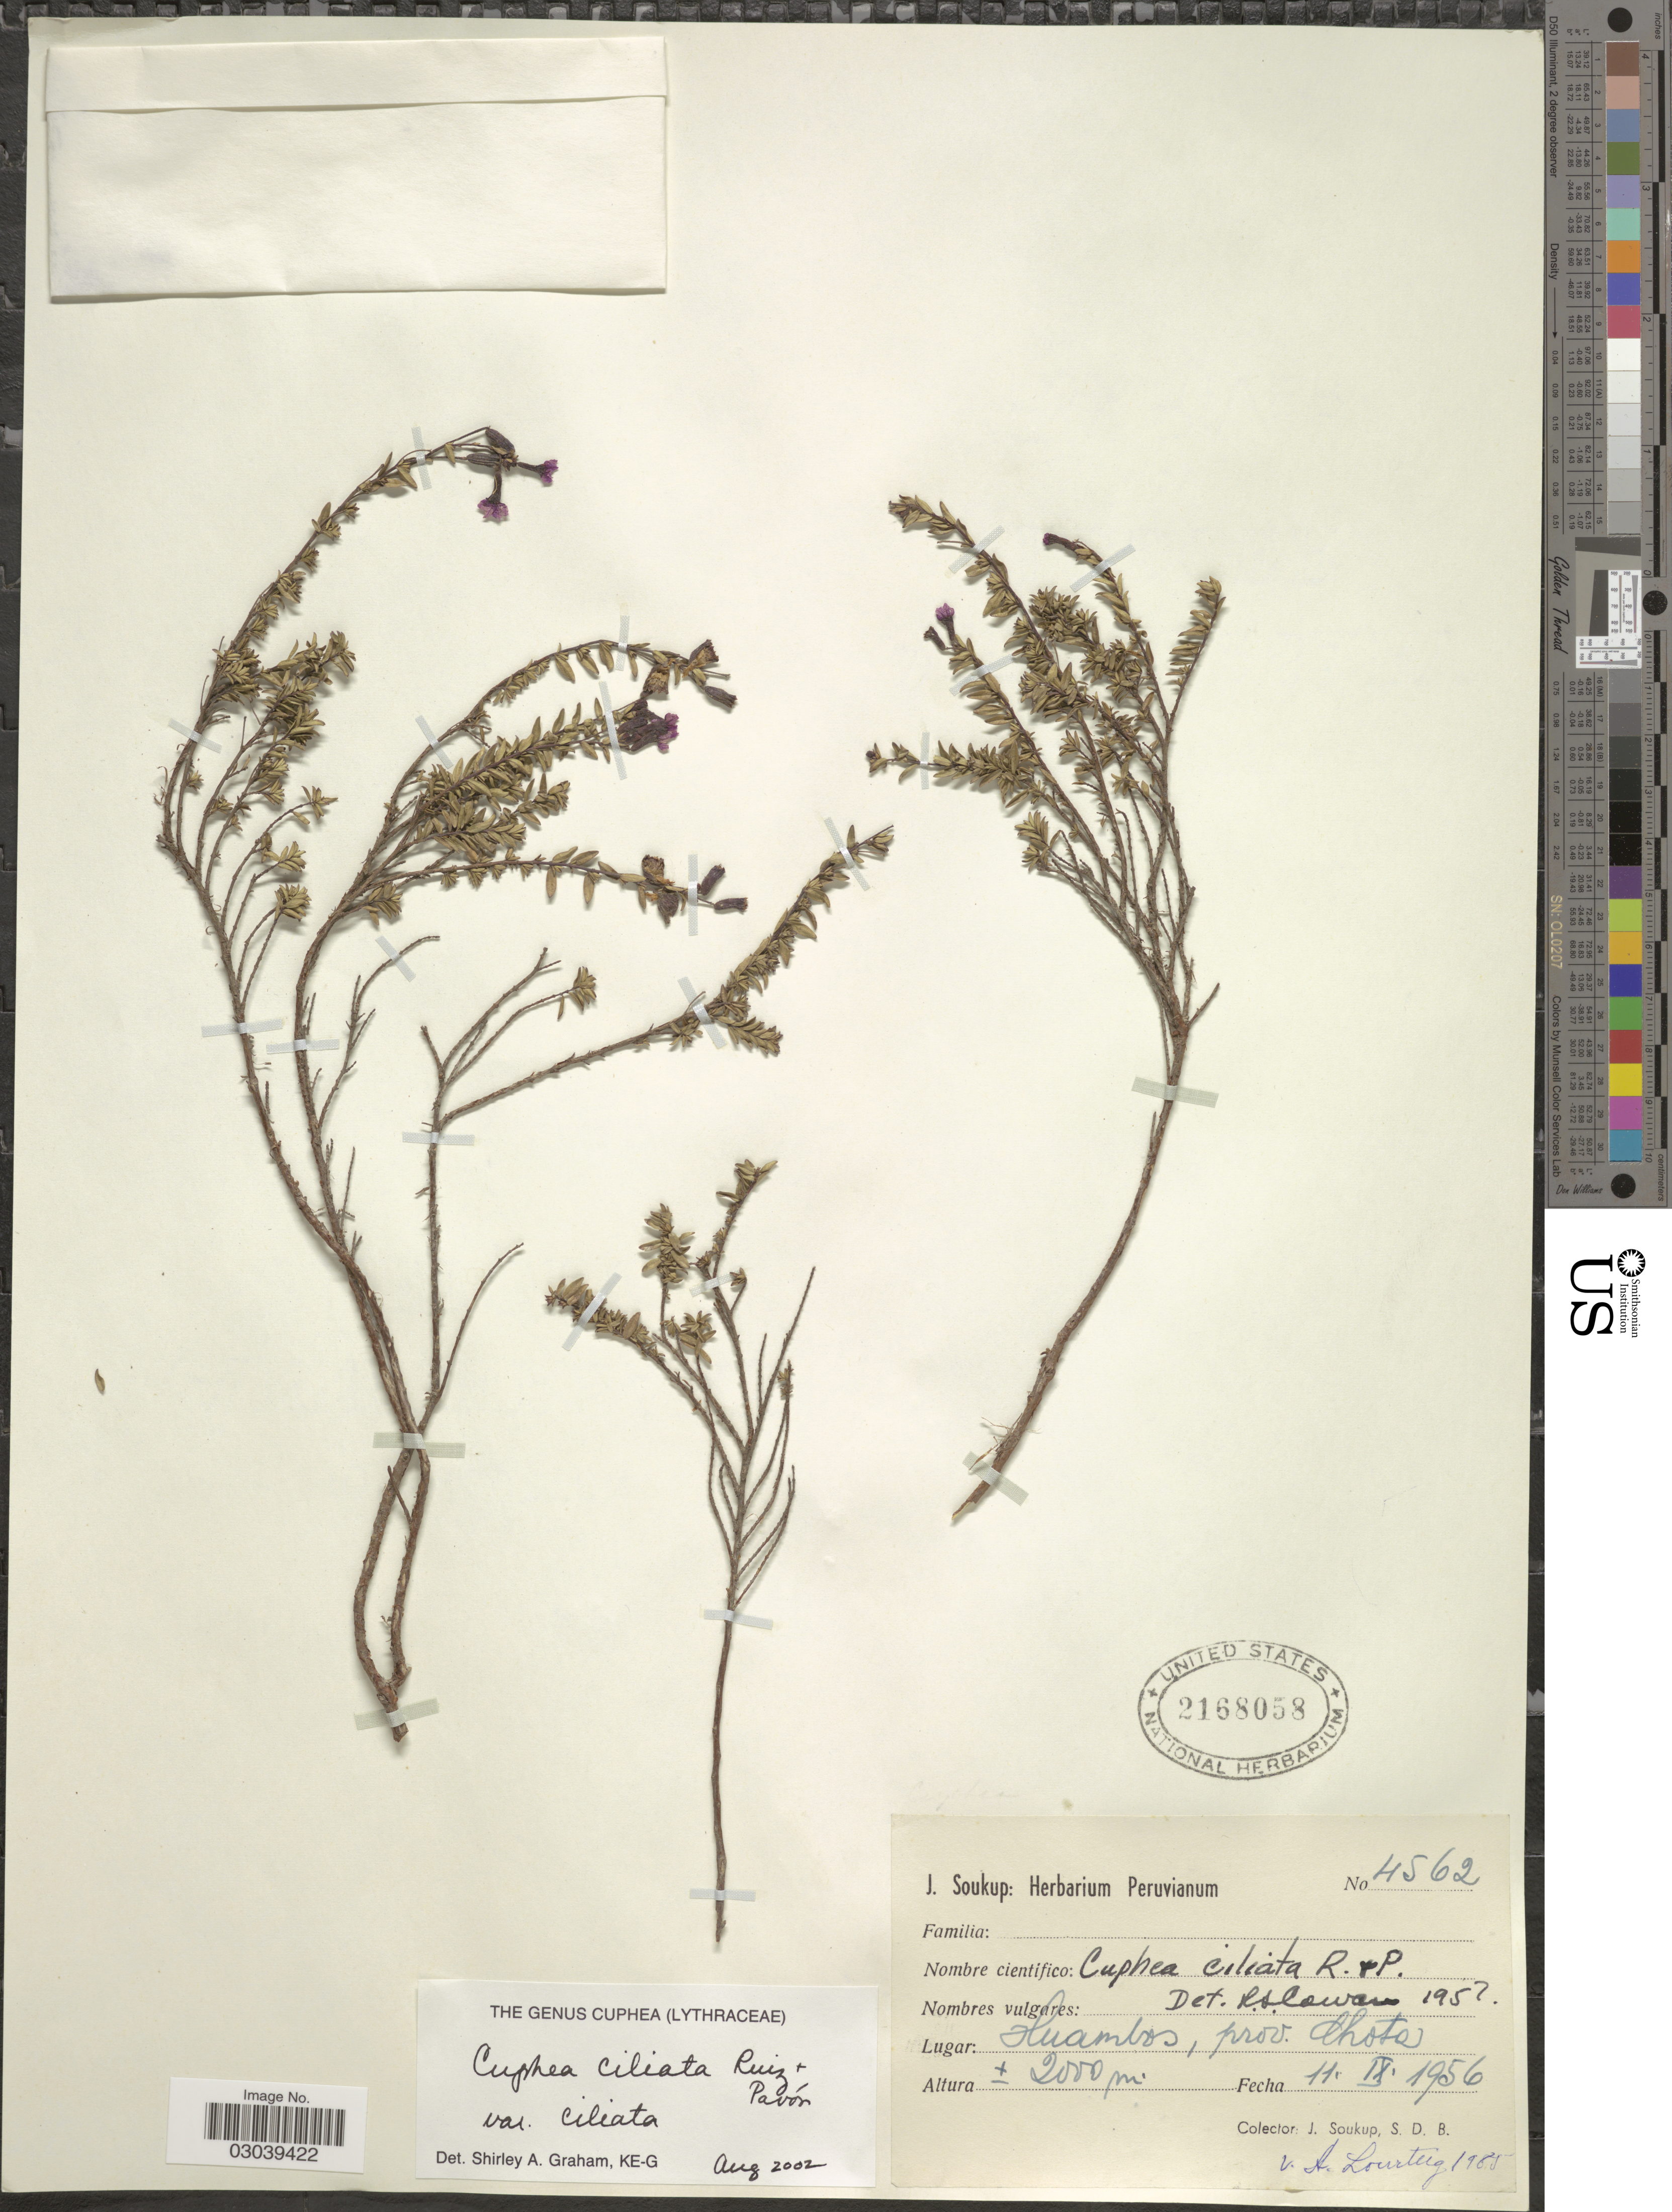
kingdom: Plantae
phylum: Tracheophyta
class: Magnoliopsida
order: Myrtales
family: Lythraceae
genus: Cuphea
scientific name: Cuphea ciliata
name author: Ruiz & Pav.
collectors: J. Soukup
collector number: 4562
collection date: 1956-09-11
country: Peru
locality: Huambos, prov. Chota.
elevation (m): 2000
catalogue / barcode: US 2168058